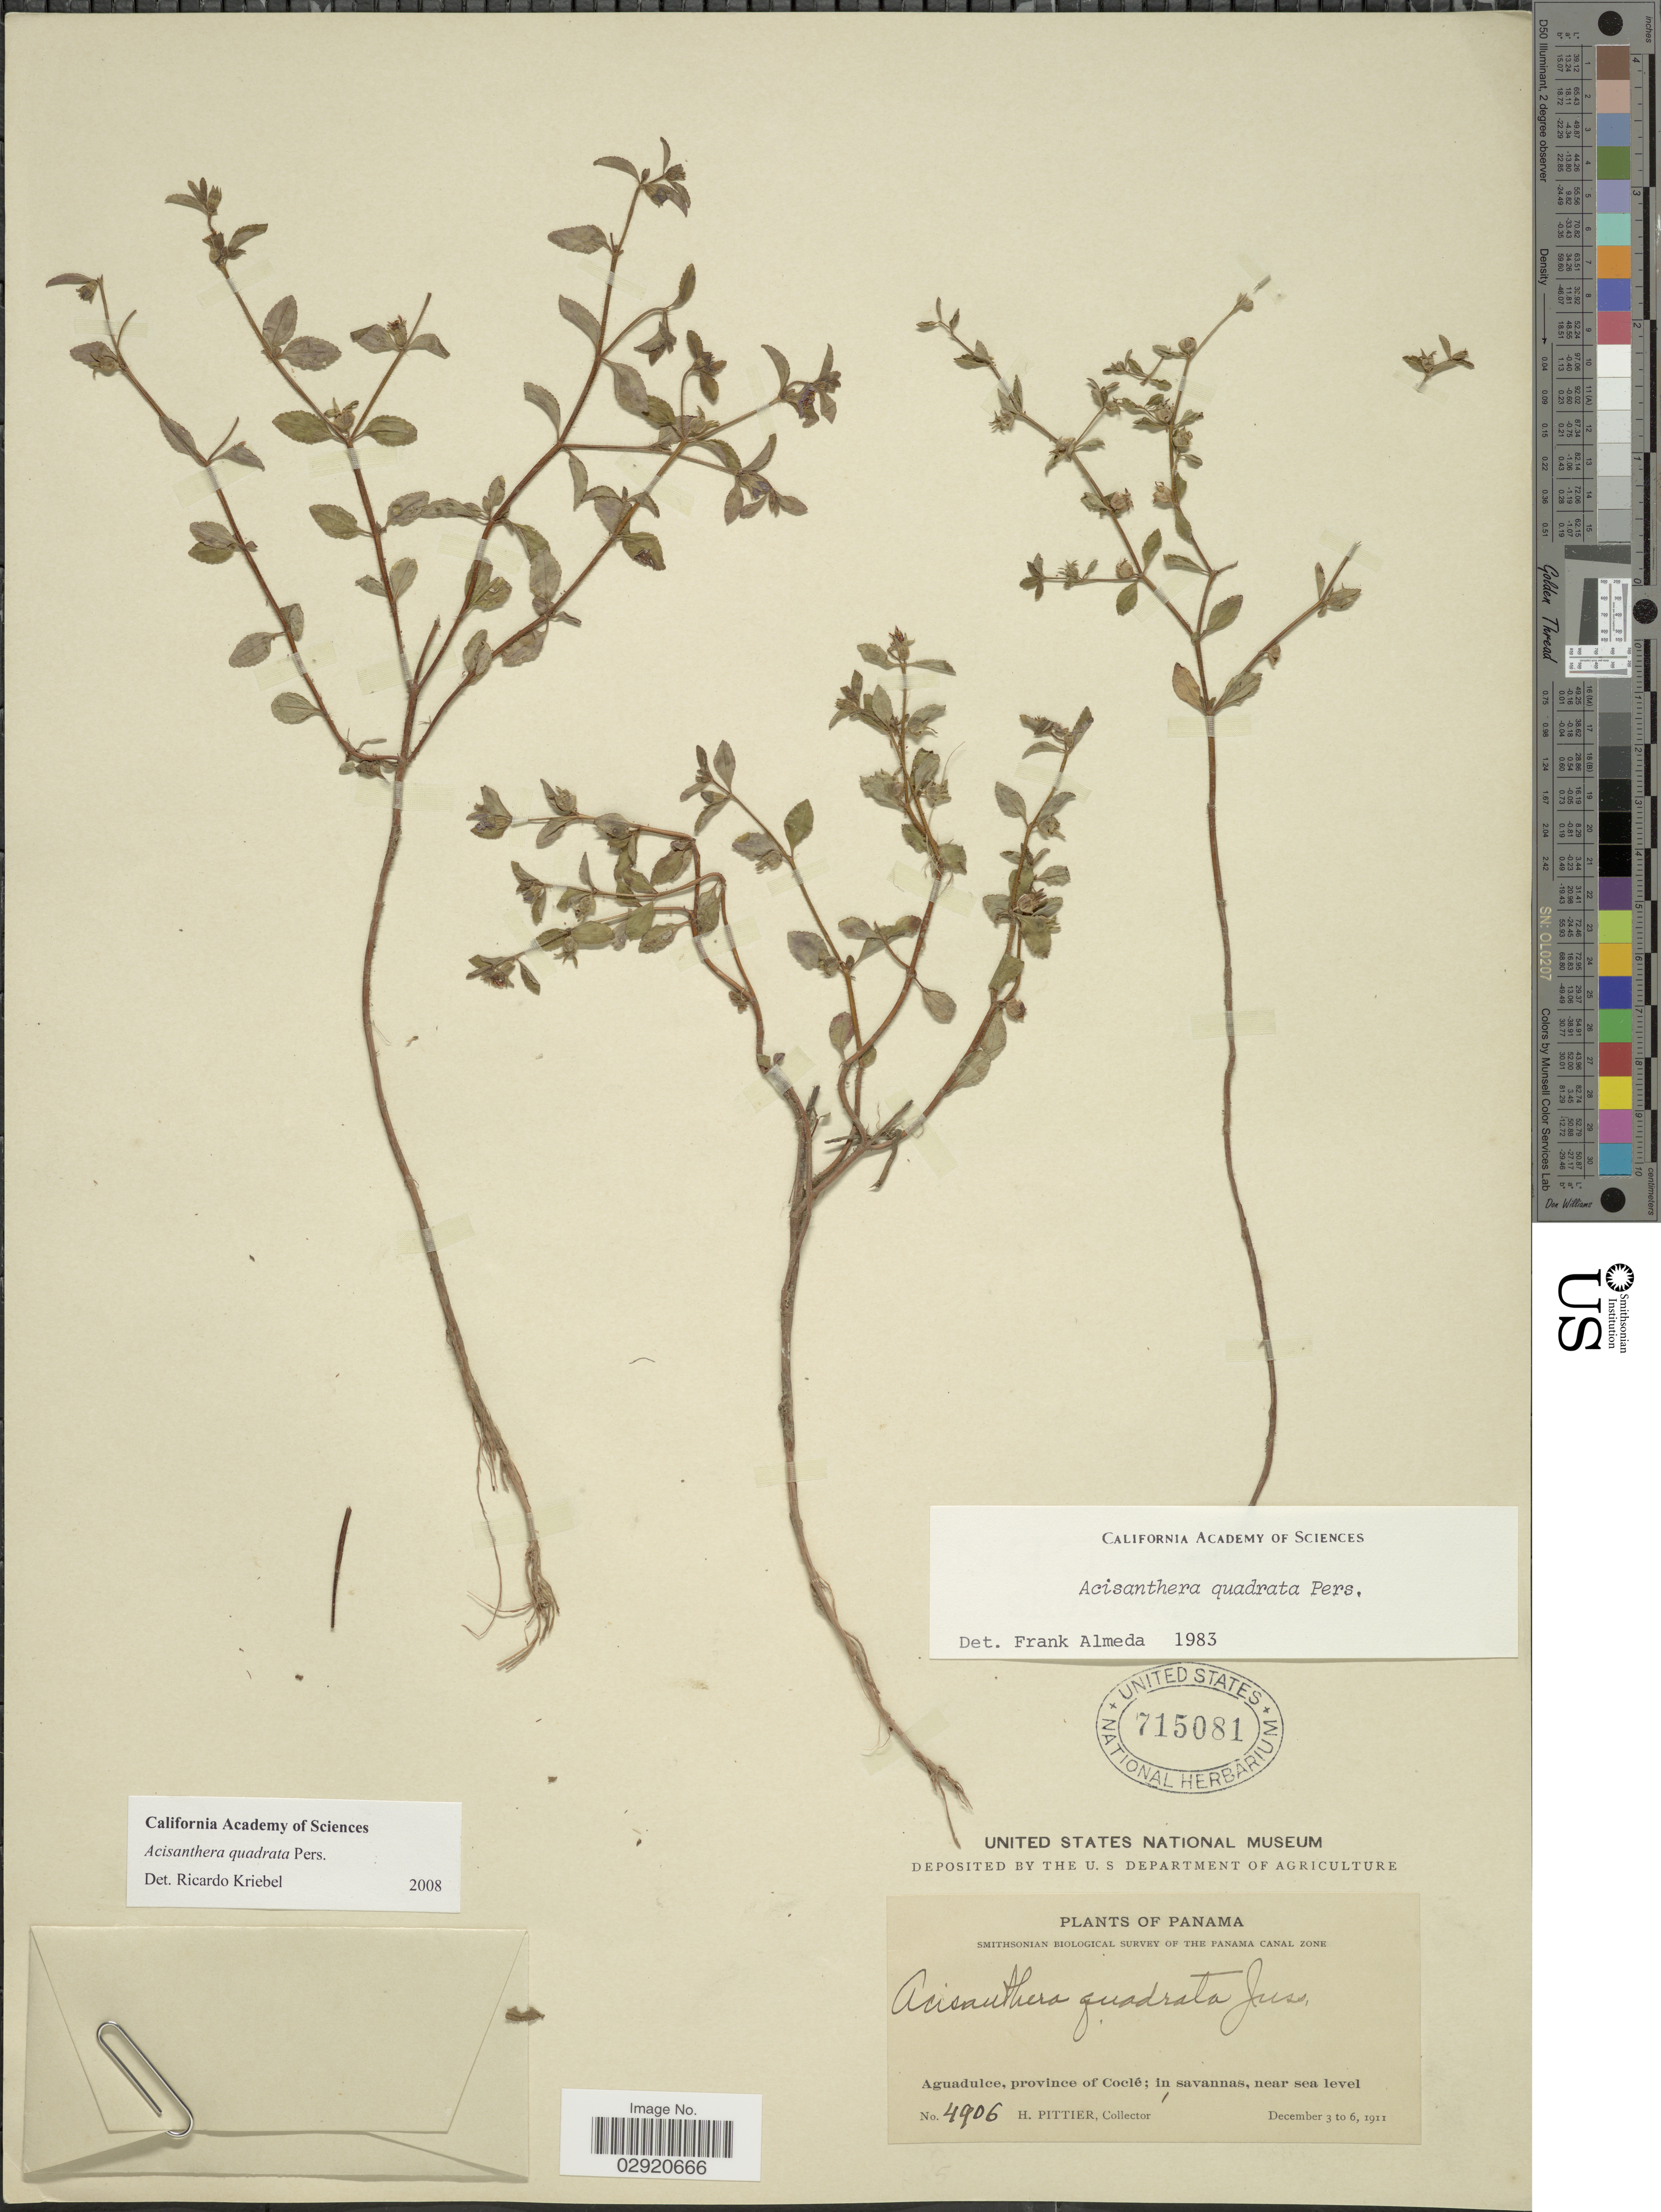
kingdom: Plantae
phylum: Tracheophyta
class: Magnoliopsida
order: Myrtales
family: Melastomataceae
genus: Acisanthera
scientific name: Acisanthera erecta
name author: Gleason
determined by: Nunes da Silva, Diego, (RB), Jardim Botanico do Rio de Janeiro - Herbario (BRAZIL)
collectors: H. F. Pittier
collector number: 4906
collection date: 1911-12-03/1911-12-06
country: Panama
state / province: Coclé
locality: Panama Canal Zone, Aguadulce.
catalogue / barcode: US 715081